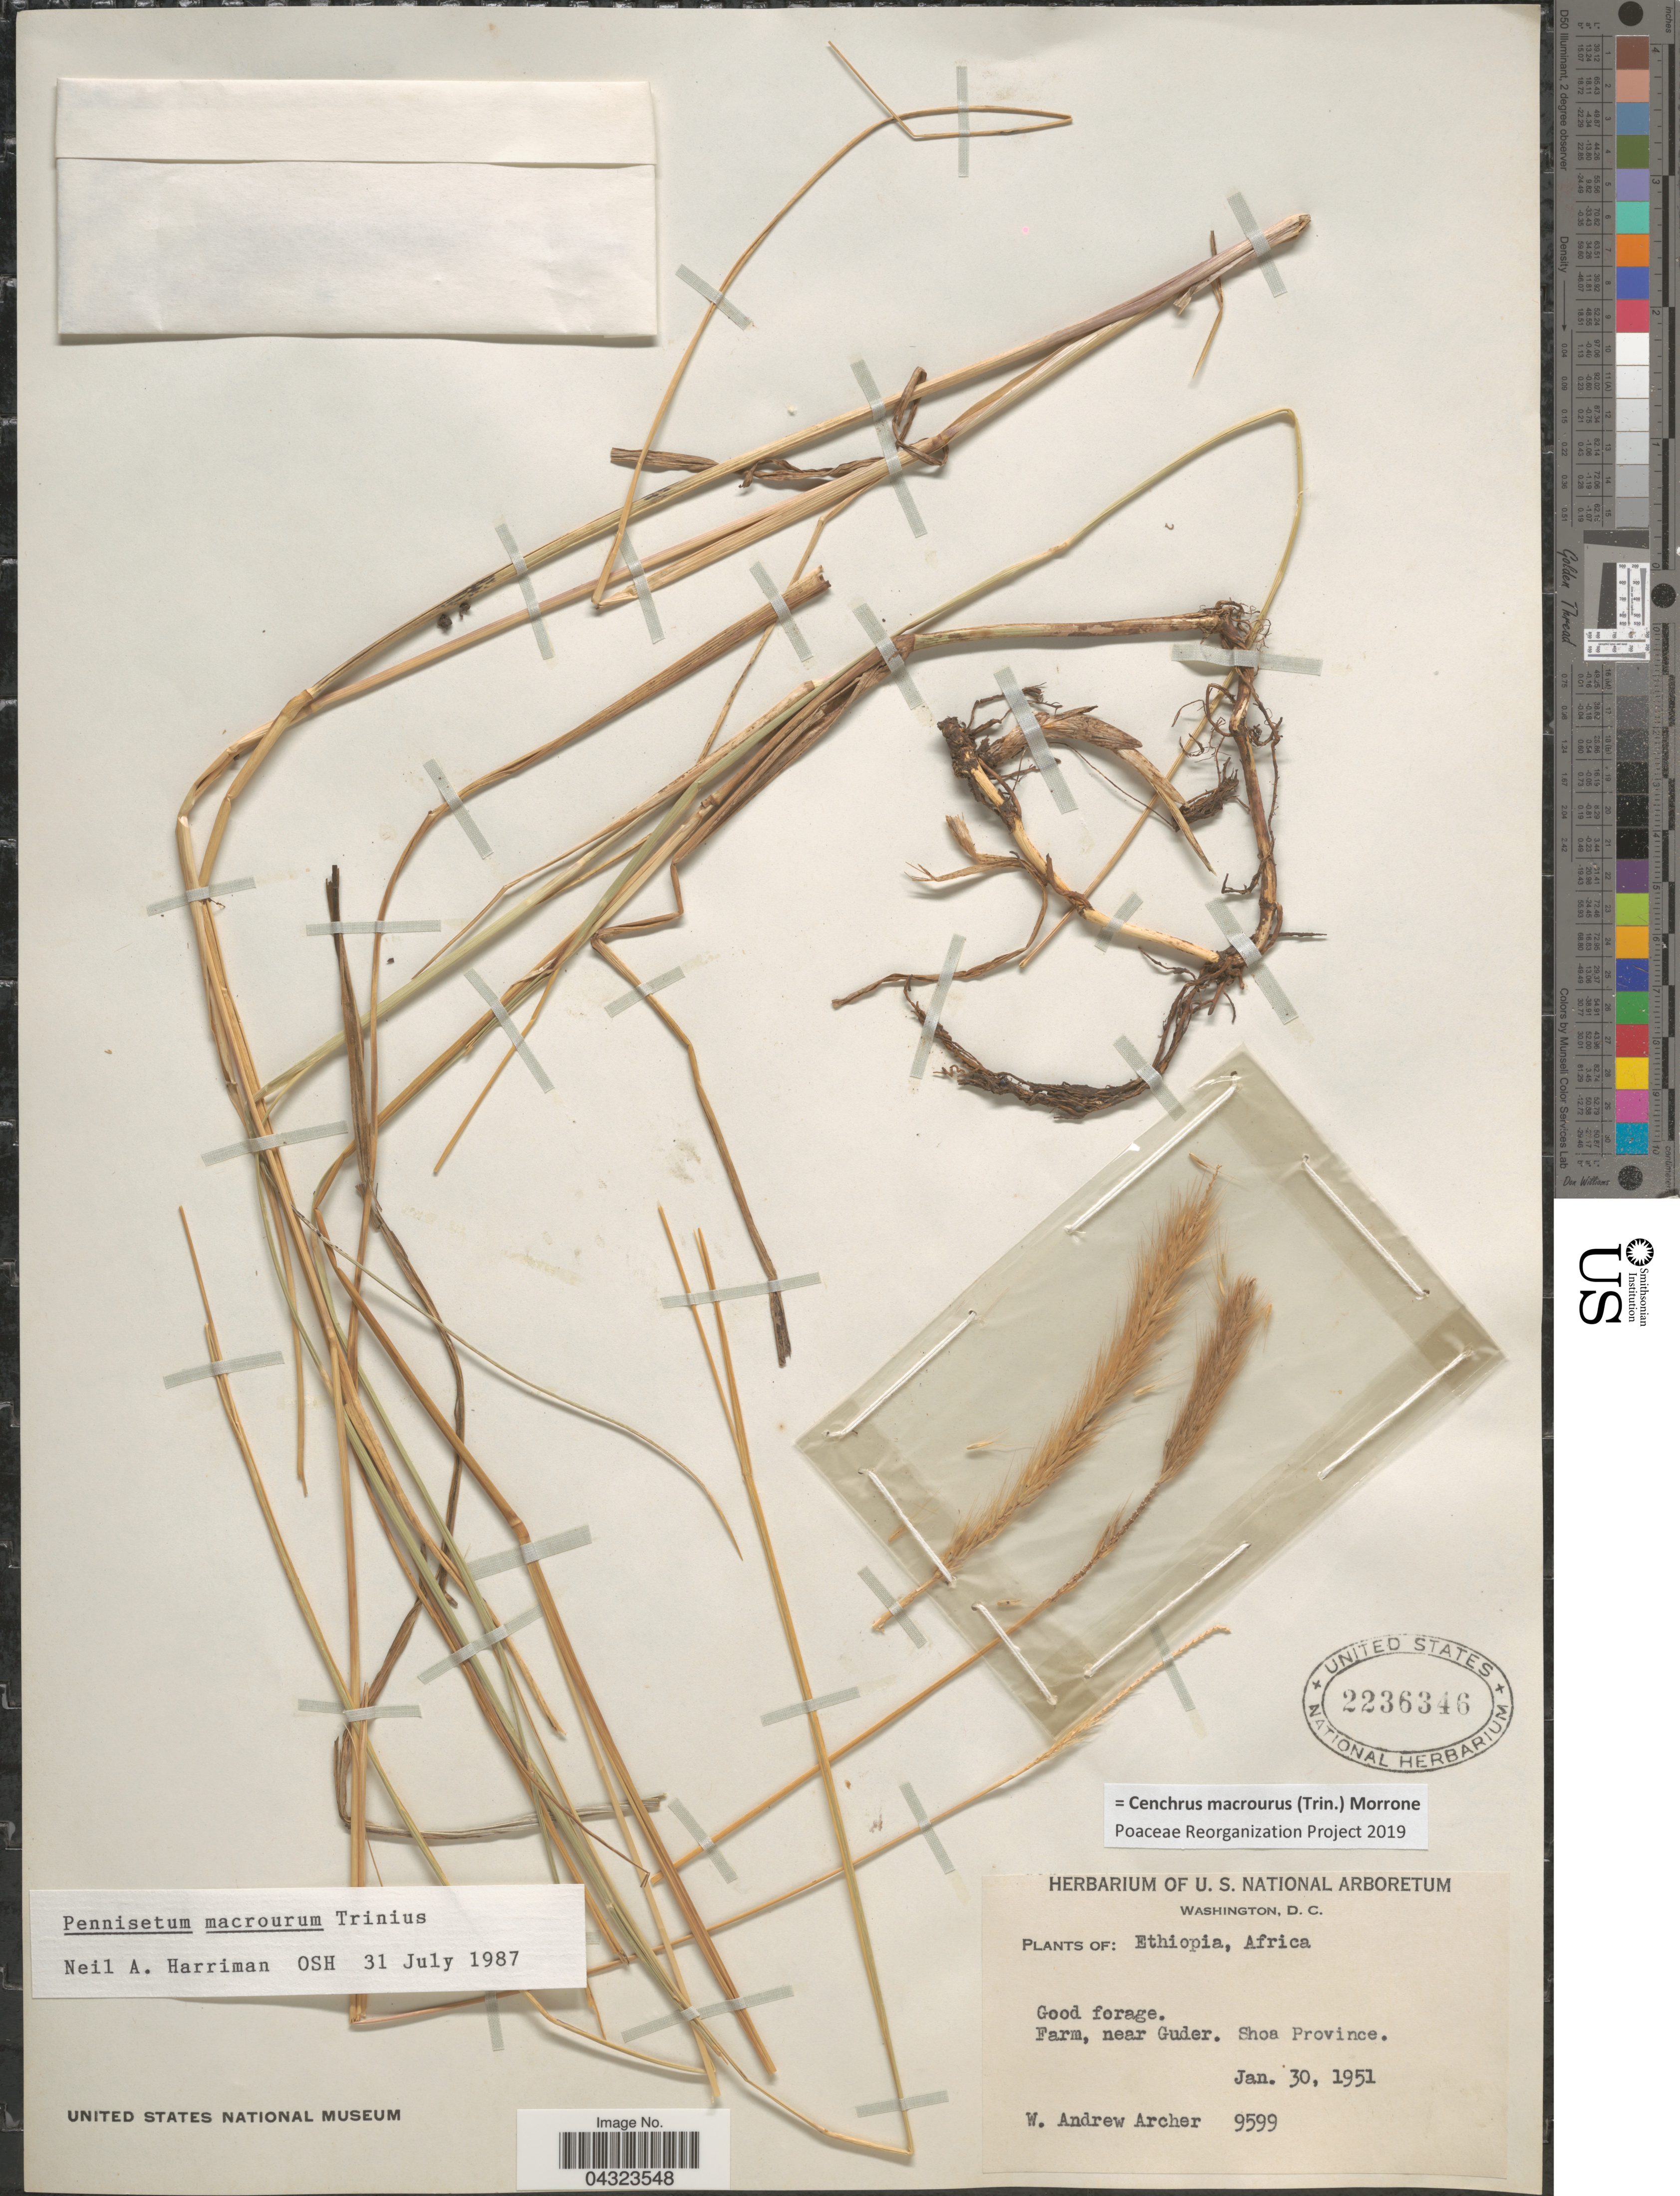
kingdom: Plantae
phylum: Tracheophyta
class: Liliopsida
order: Poales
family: Poaceae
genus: Cenchrus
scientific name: Cenchrus macrourus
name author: (Trin.) Morrone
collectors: W. A. Archer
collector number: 9599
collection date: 1951-01-30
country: Ethiopia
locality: Farm, near Guder. Shoa Province.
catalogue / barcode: US 2236346